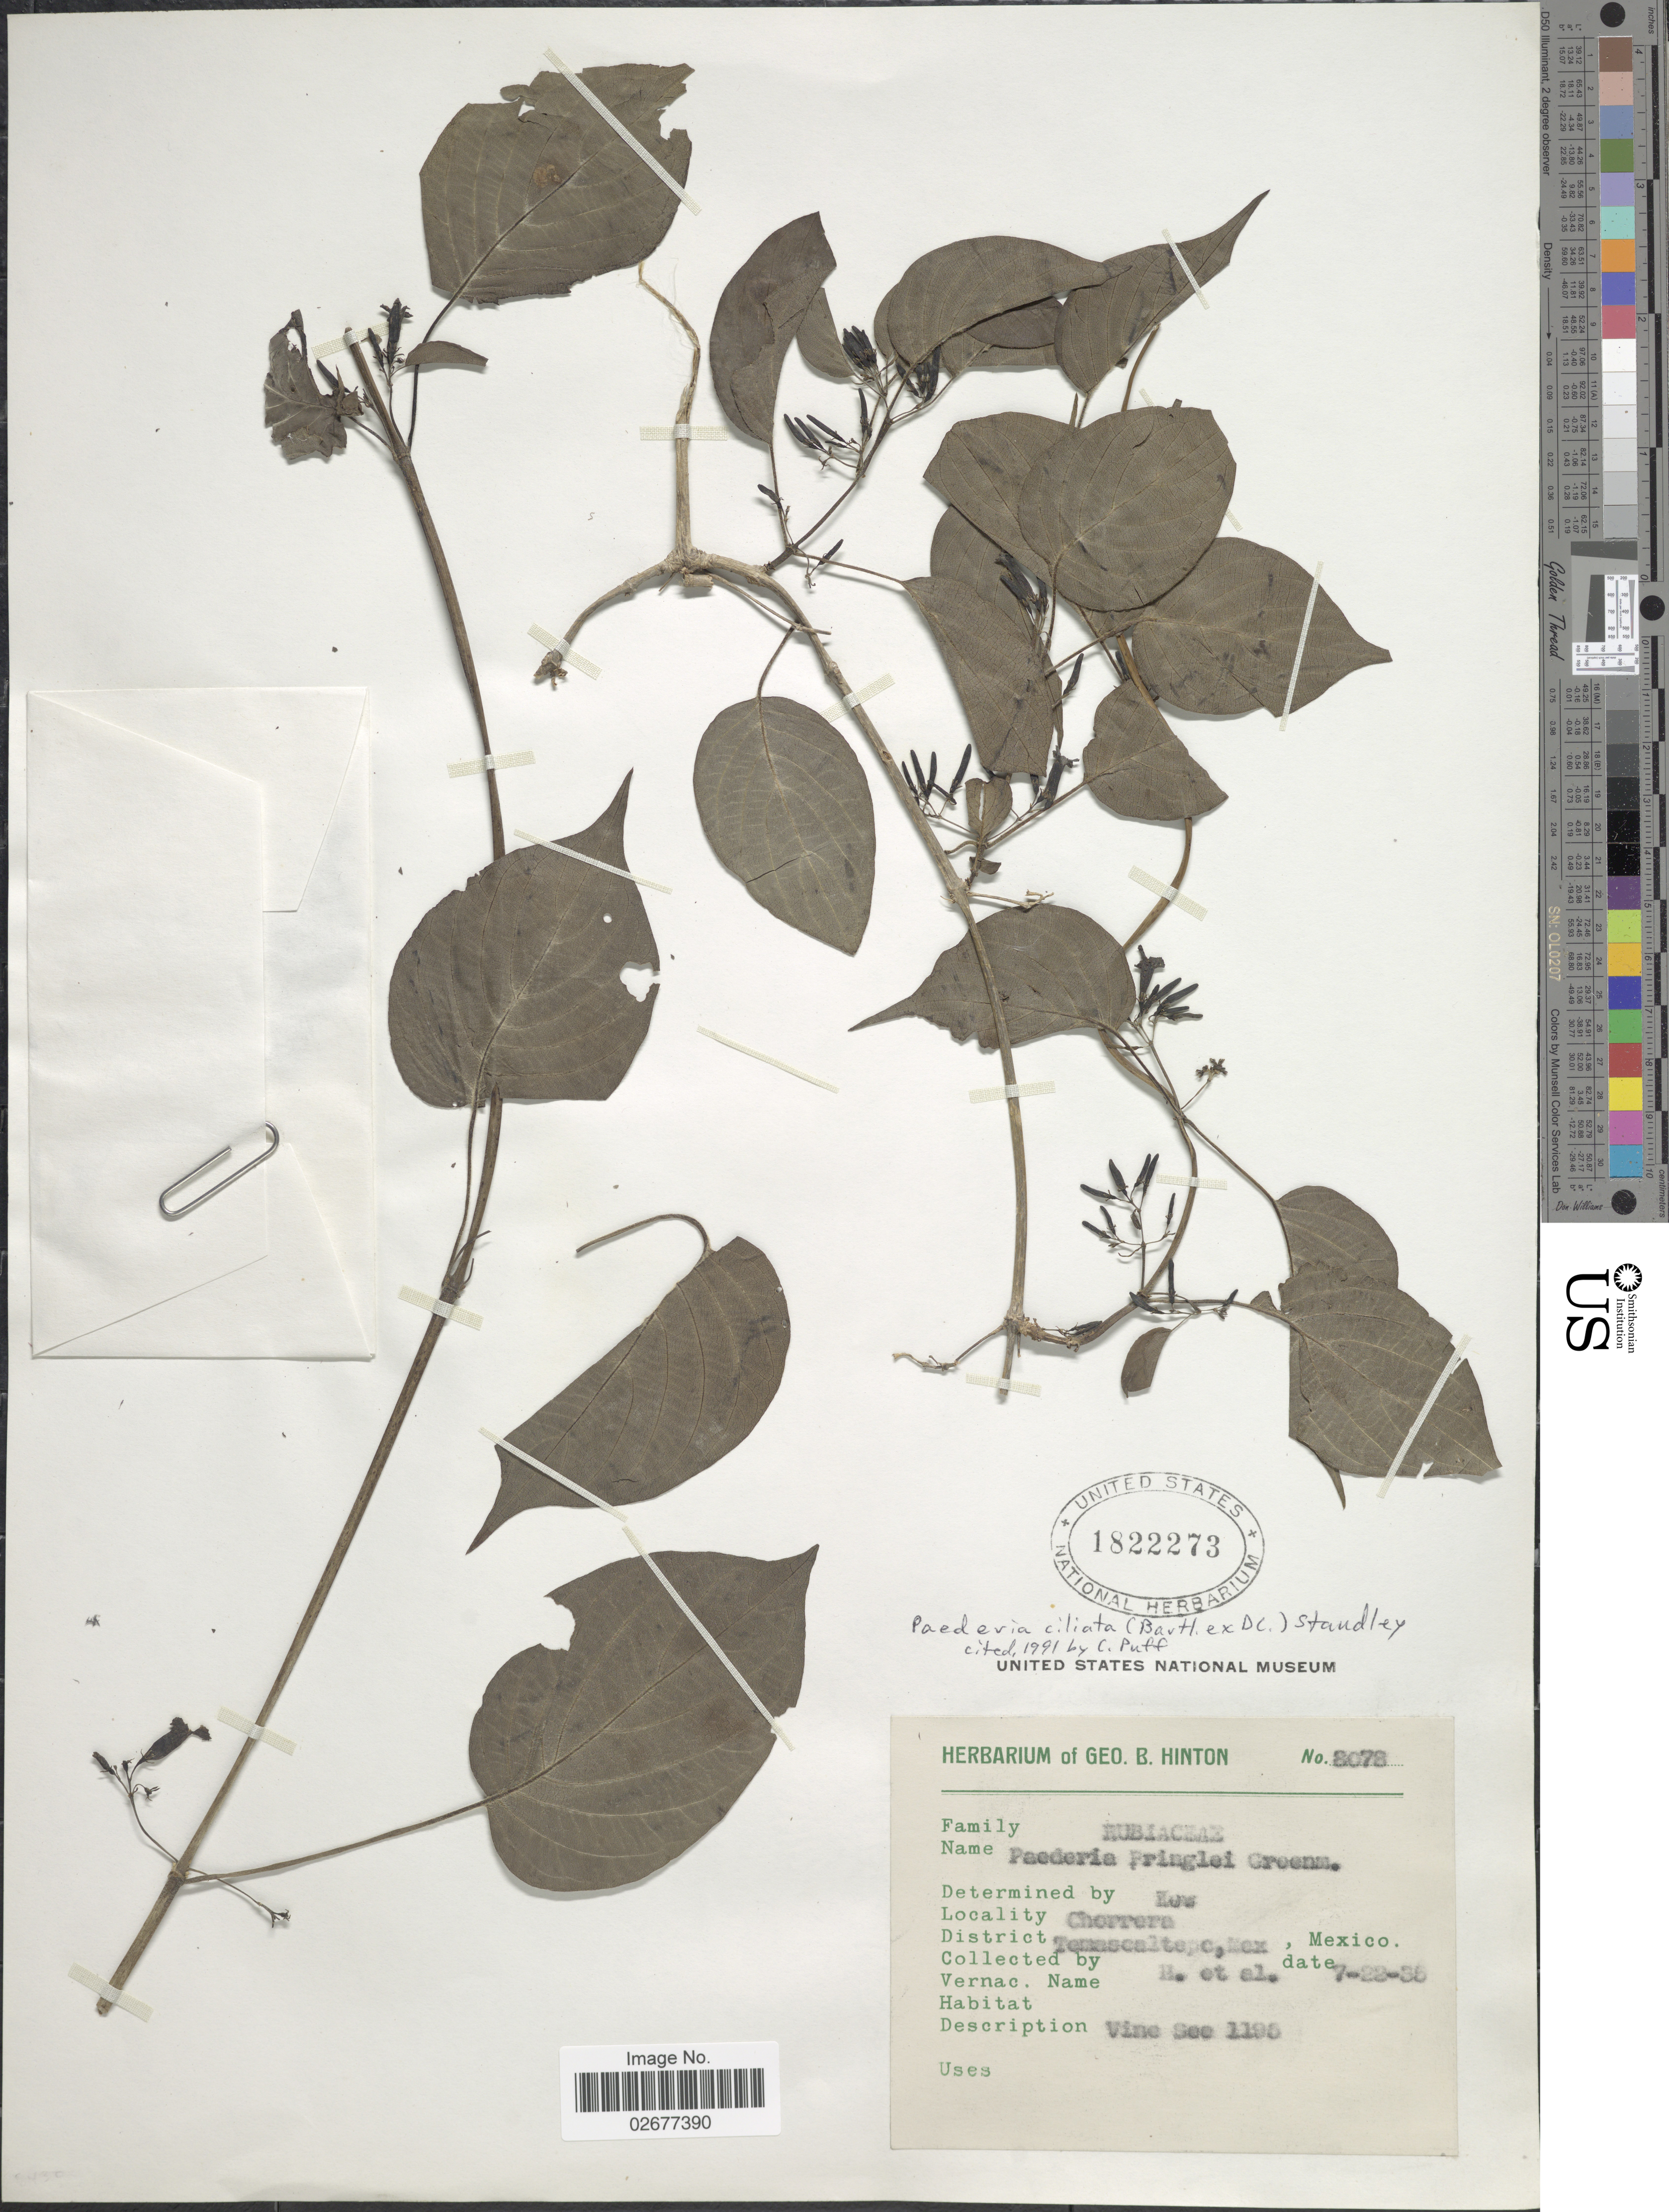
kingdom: Plantae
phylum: Tracheophyta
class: Magnoliopsida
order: Gentianales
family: Rubiaceae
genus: Paederia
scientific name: Paederia ciliata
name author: (Bartl. ex DC.) Standl.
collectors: G. B. Hinton & et al.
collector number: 8078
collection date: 1935-07-22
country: Mexico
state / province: México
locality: Chorrera. District: Temascaltepec, Mex.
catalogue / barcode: US 1822273